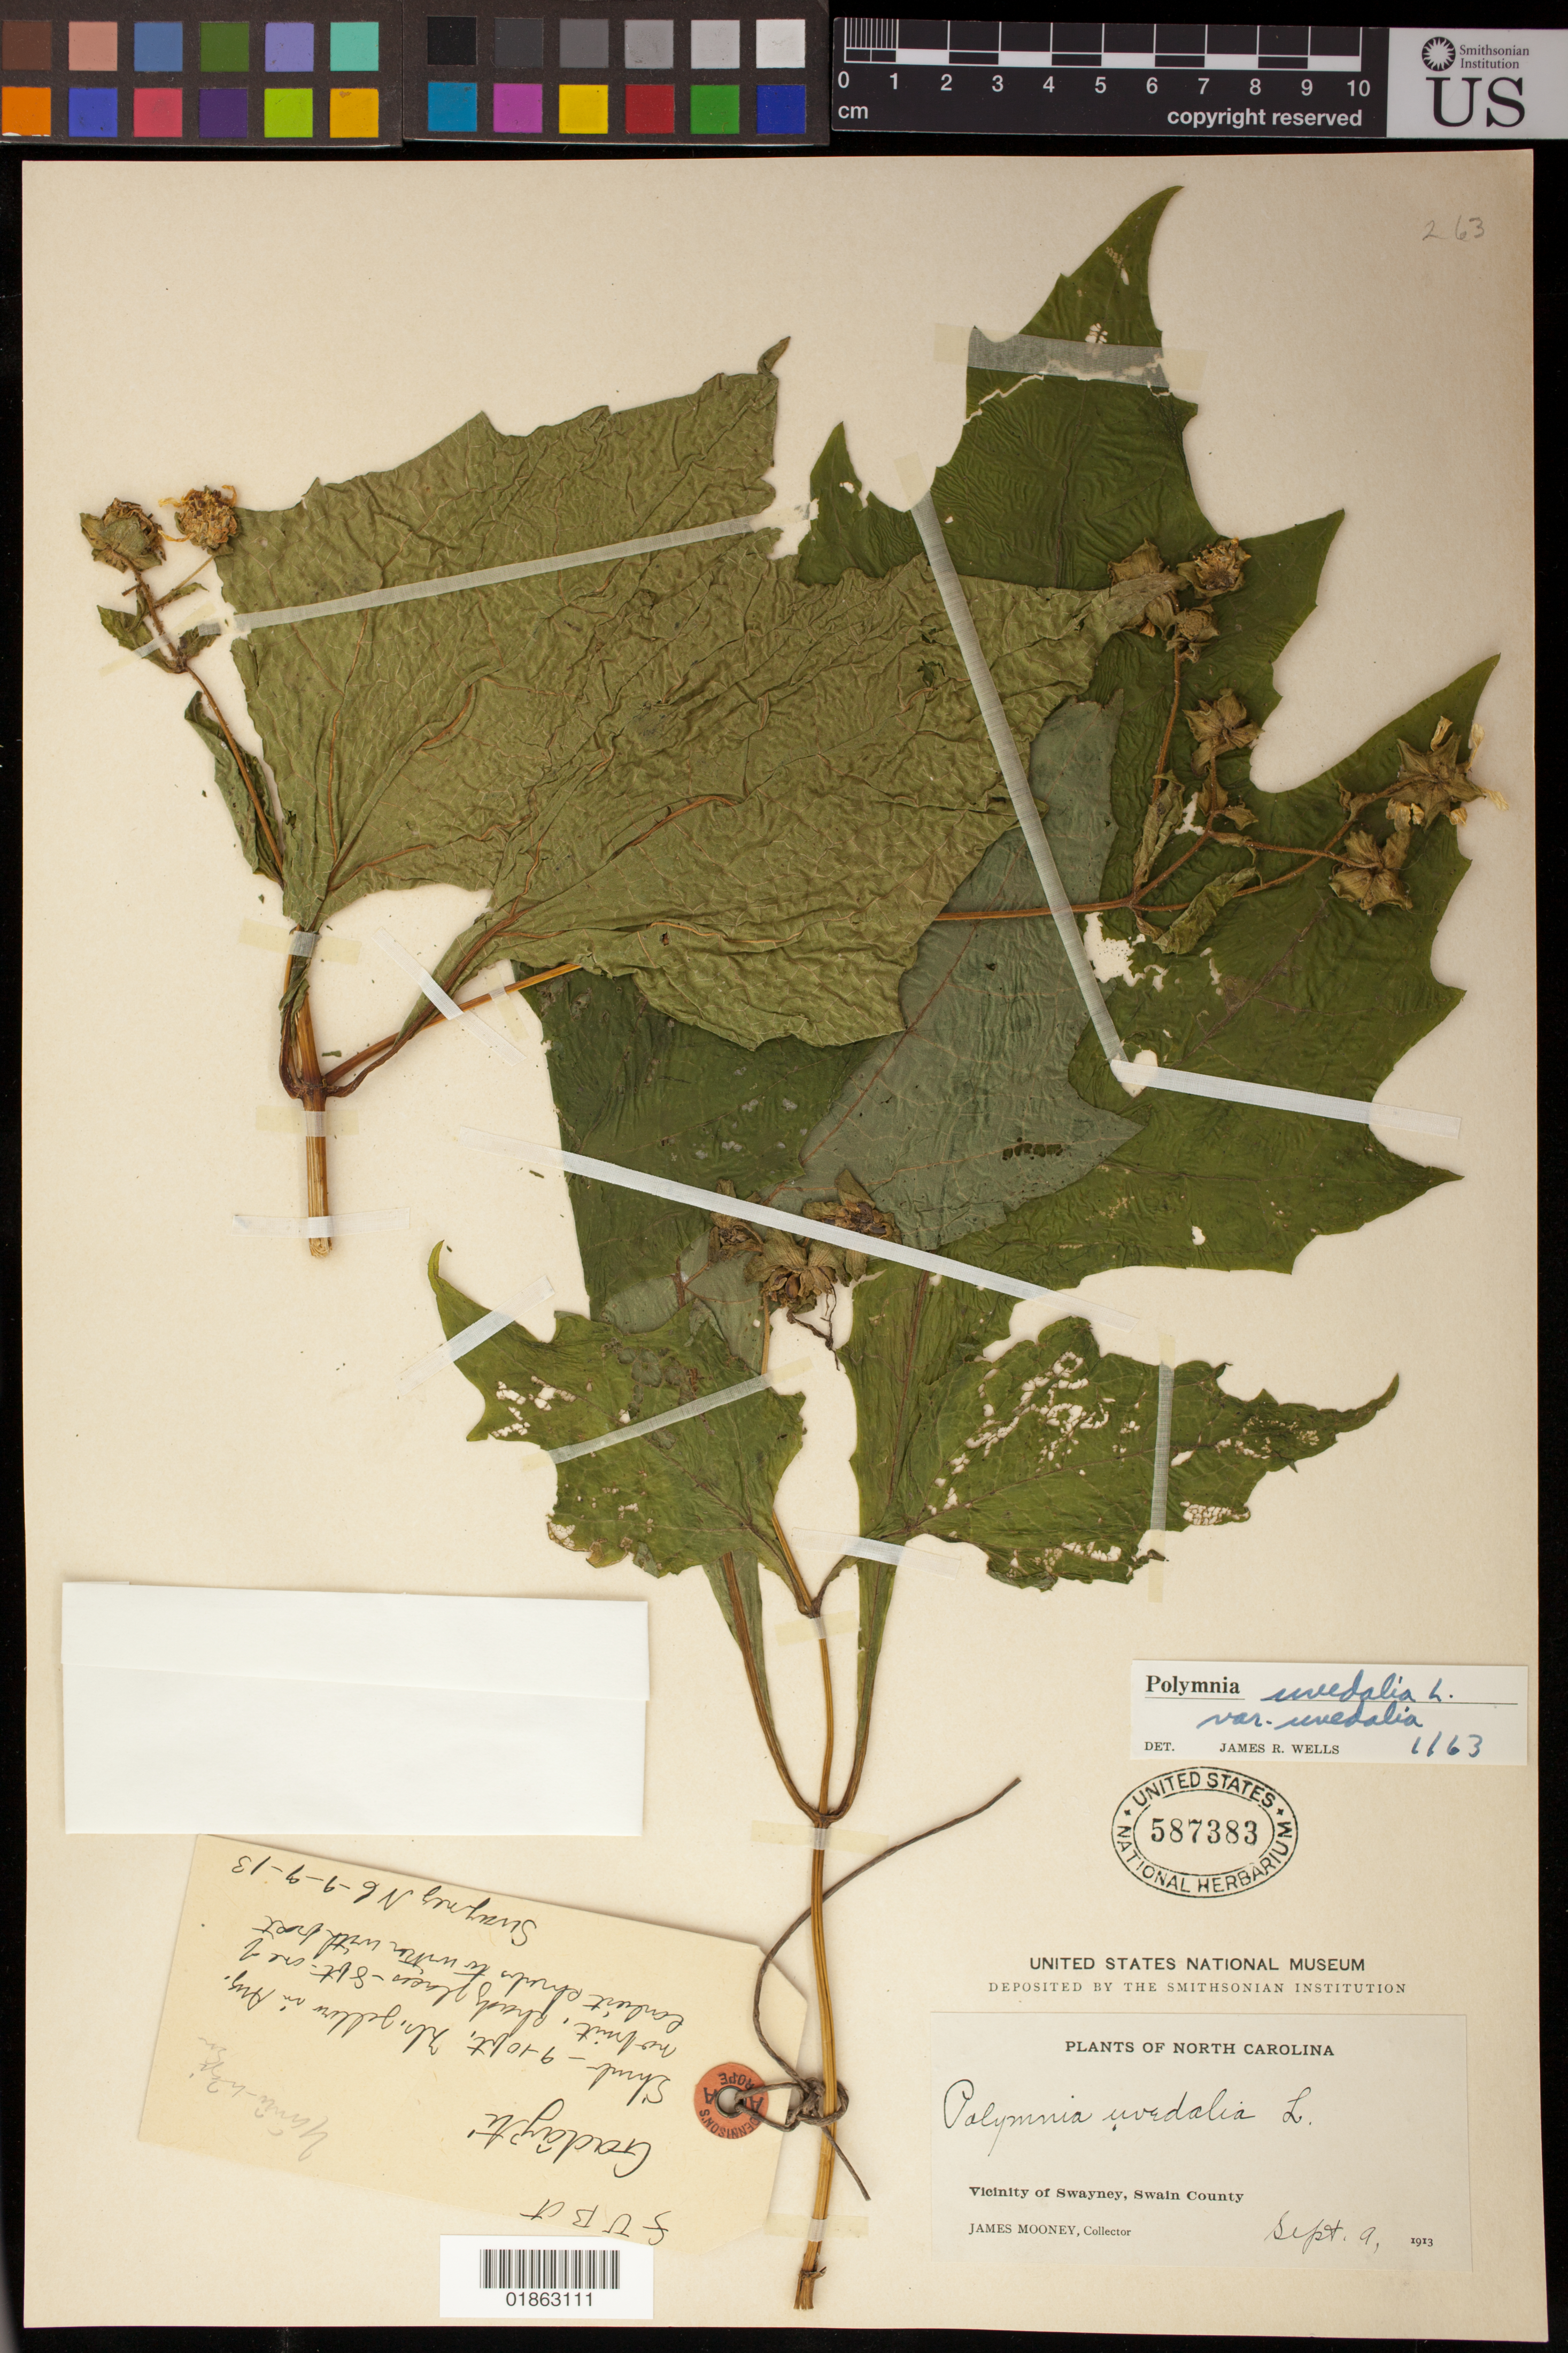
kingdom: Plantae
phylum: Tracheophyta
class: Magnoliopsida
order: Asterales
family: Asteraceae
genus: Smallanthus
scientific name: Smallanthus uvedalia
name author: (L.) Mack. ex Mack.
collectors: J. Mooney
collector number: N6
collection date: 1913-09-09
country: United States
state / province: North Carolina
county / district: Swain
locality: Vicinity of Swayney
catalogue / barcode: US 587383